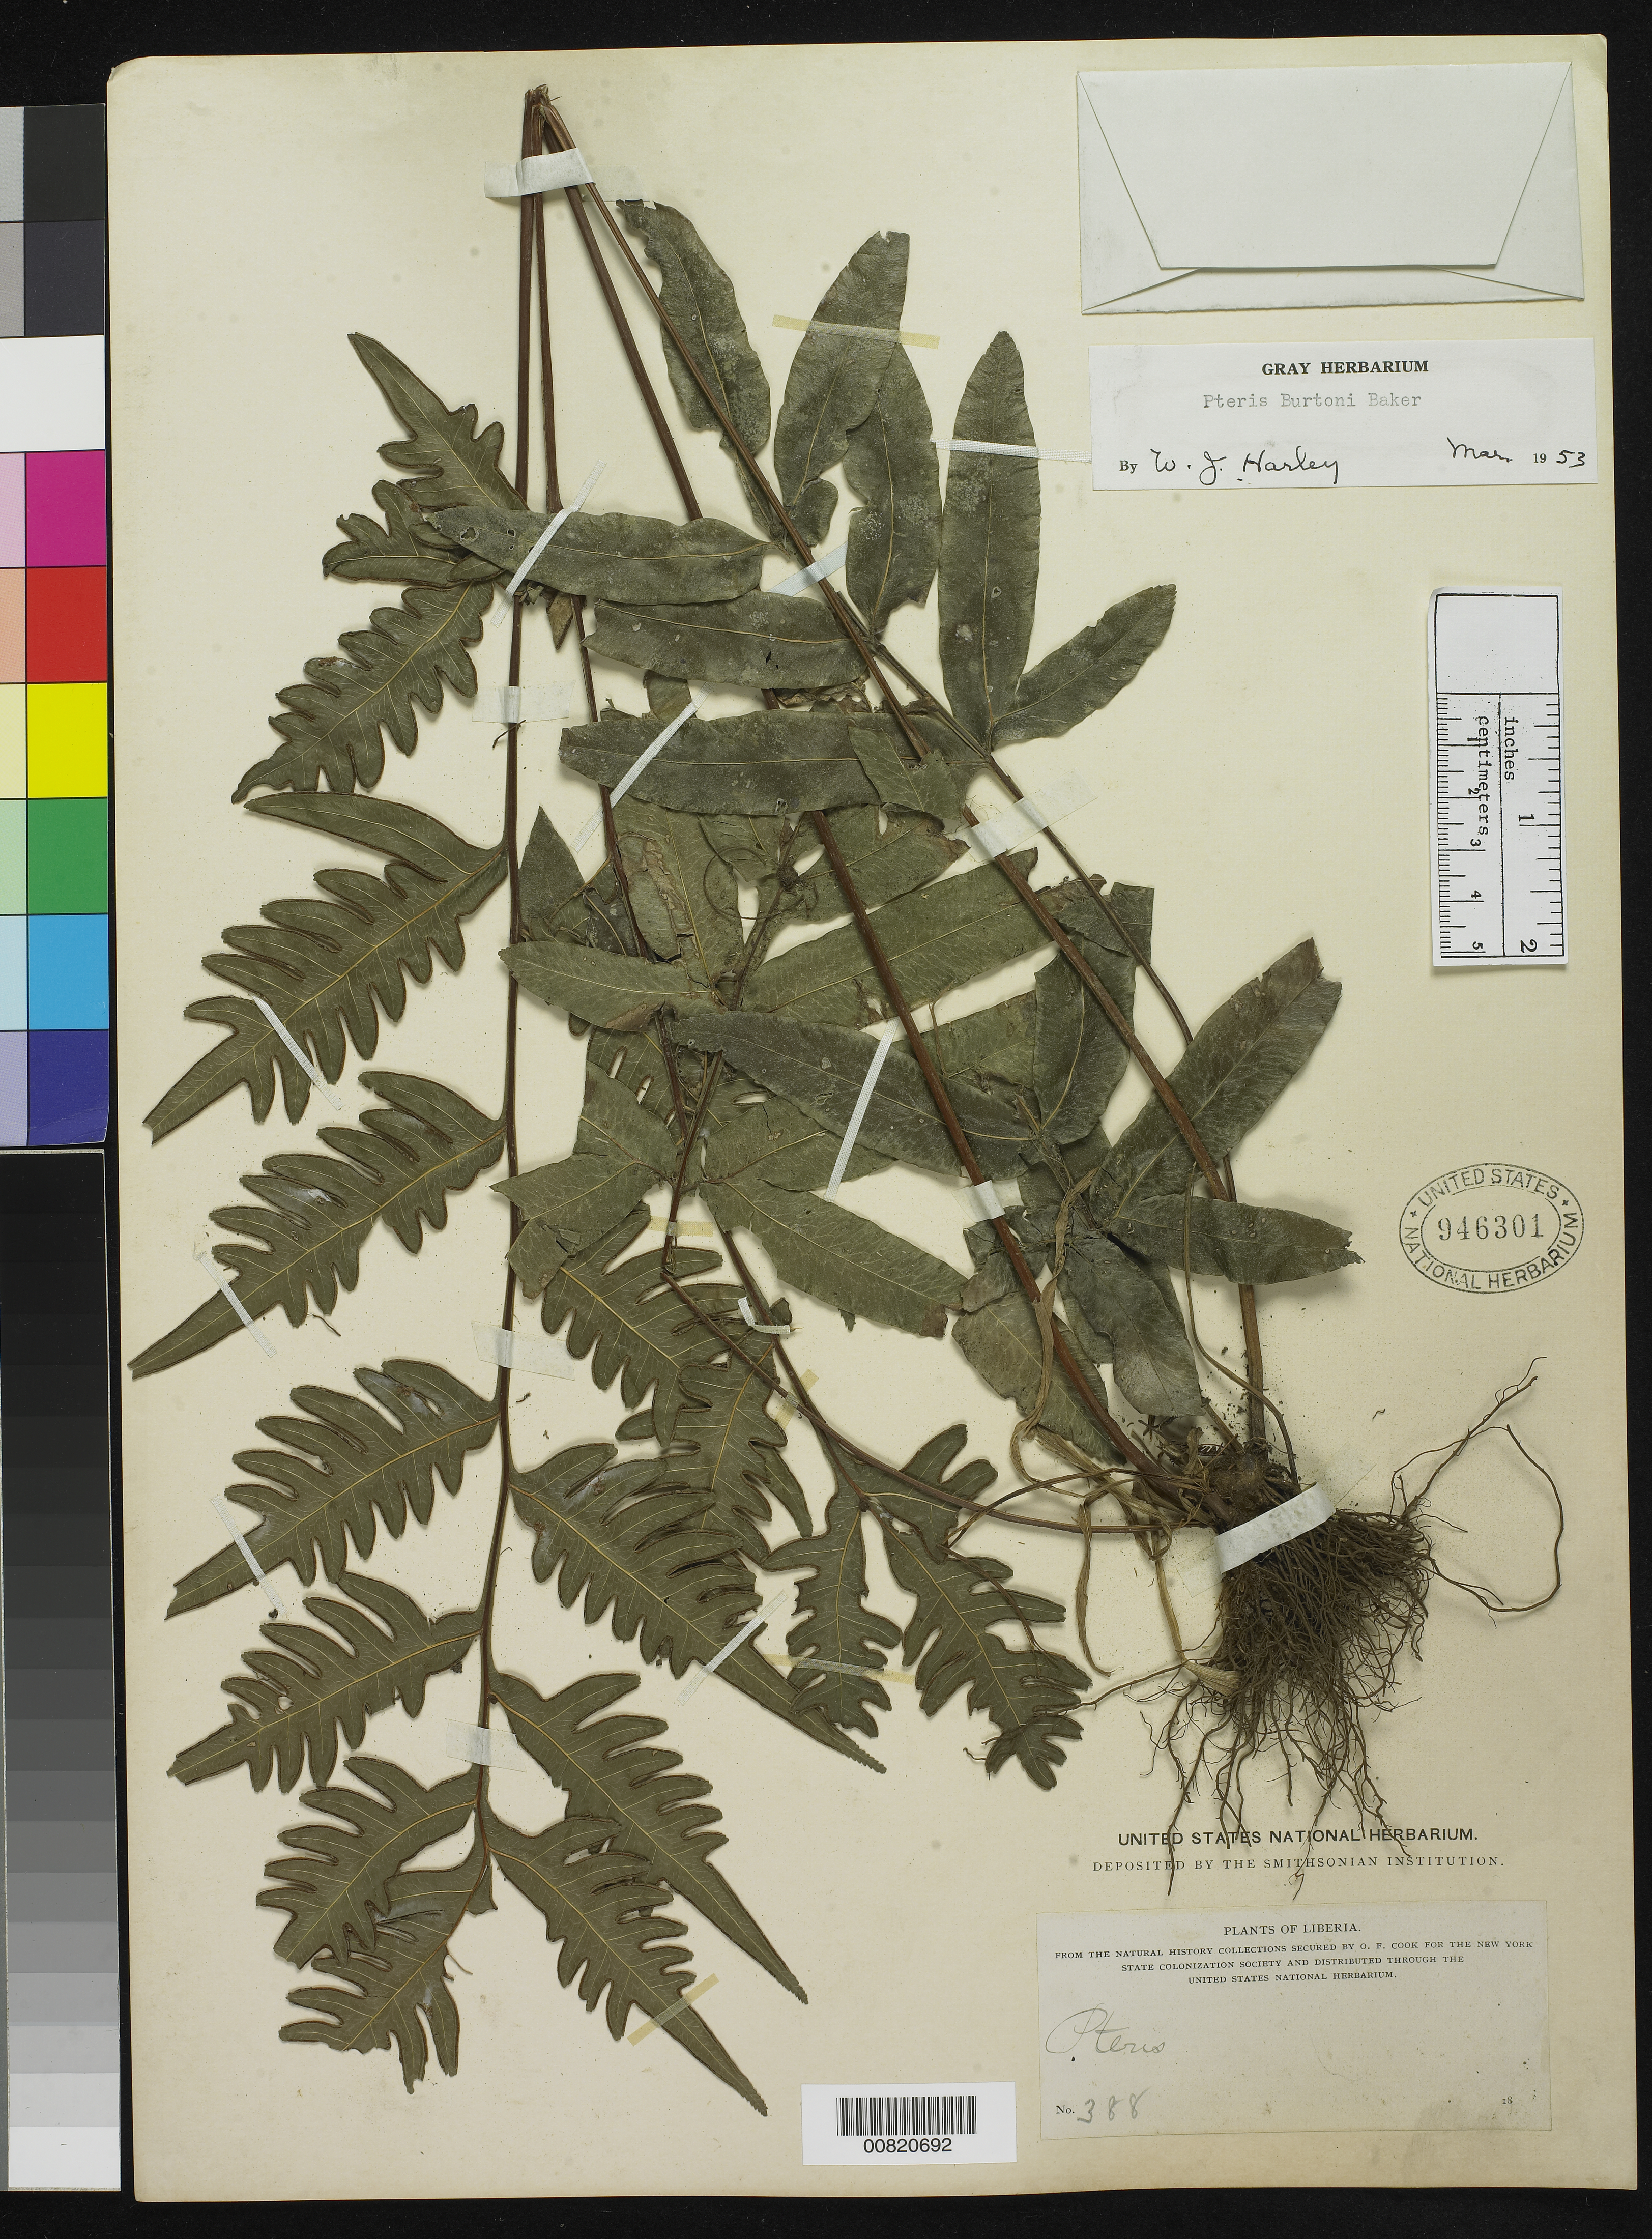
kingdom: Plantae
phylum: Tracheophyta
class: Polypodiopsida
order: Polypodiales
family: Pteridaceae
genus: Pteris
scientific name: Pteris burtonii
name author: Baker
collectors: O. F. Cook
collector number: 388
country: Liberia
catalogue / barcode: US 946301